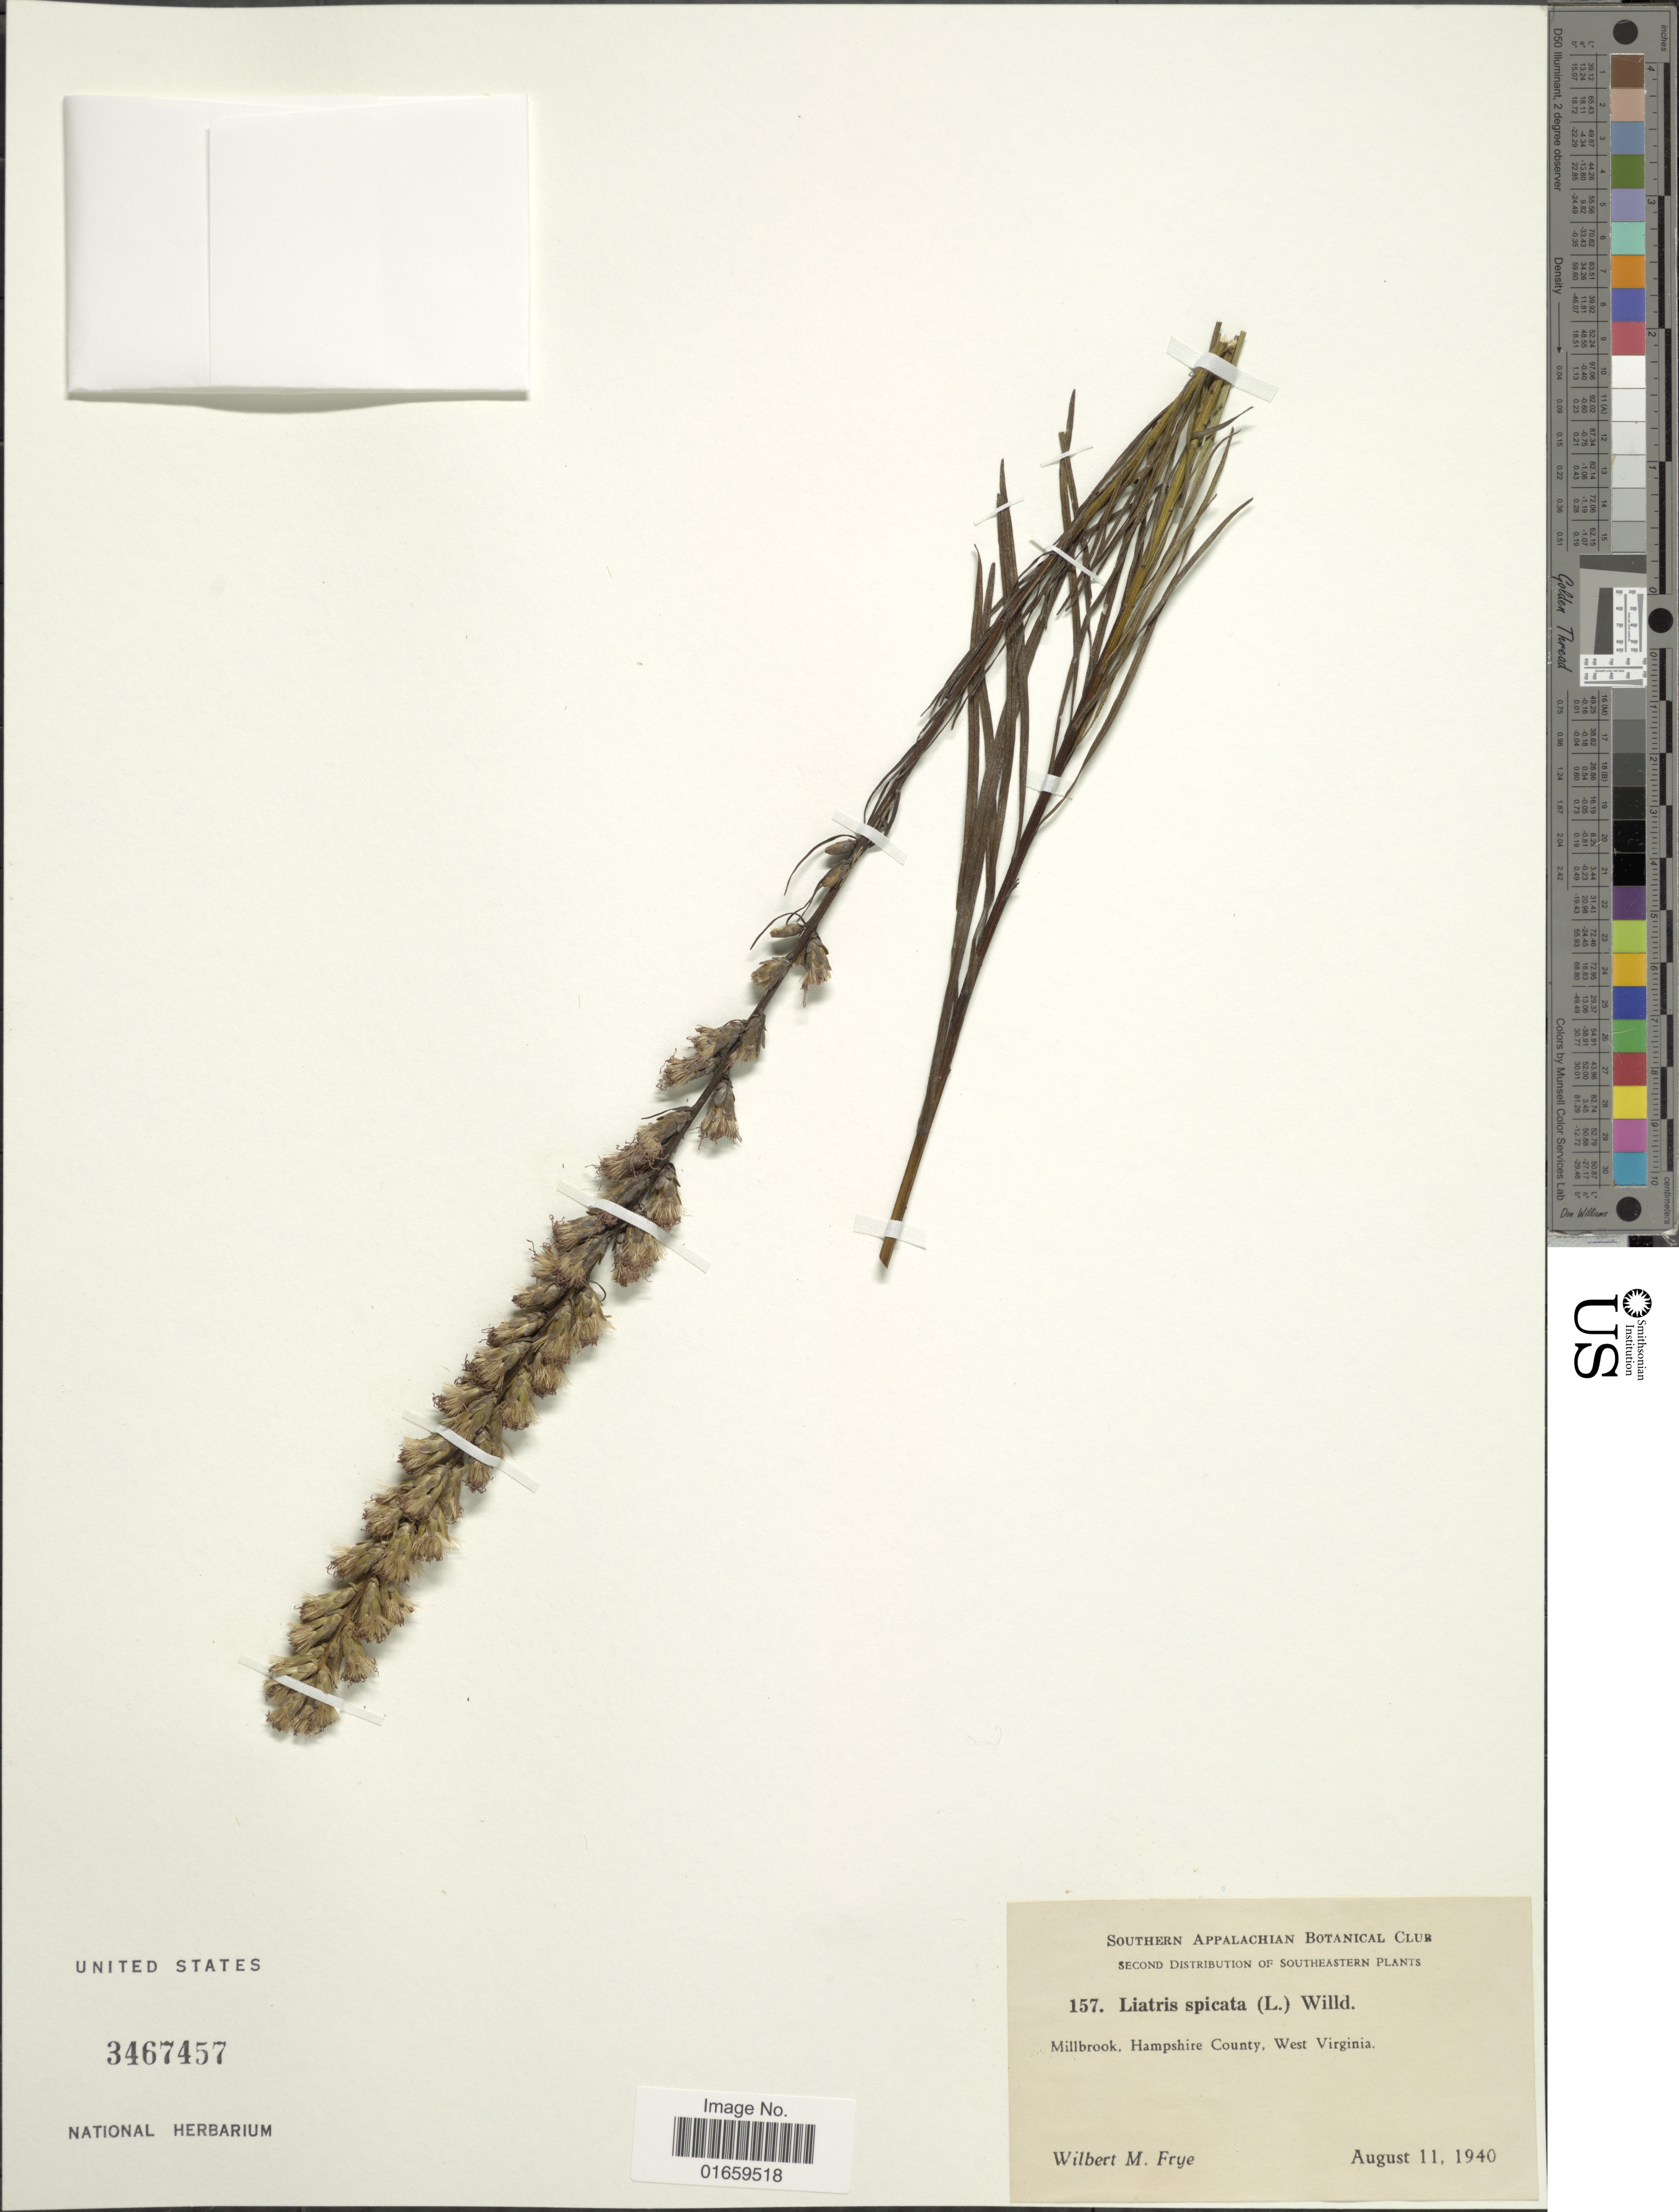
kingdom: Plantae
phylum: Tracheophyta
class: Magnoliopsida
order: Asterales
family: Asteraceae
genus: Liatris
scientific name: Liatris spicata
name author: (L.) Willd.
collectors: W. Frye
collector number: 157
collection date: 1940-08-11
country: United States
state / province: West Virginia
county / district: Hampshire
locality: Millbrook, Hampshire County, West Virginia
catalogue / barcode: US 3467457